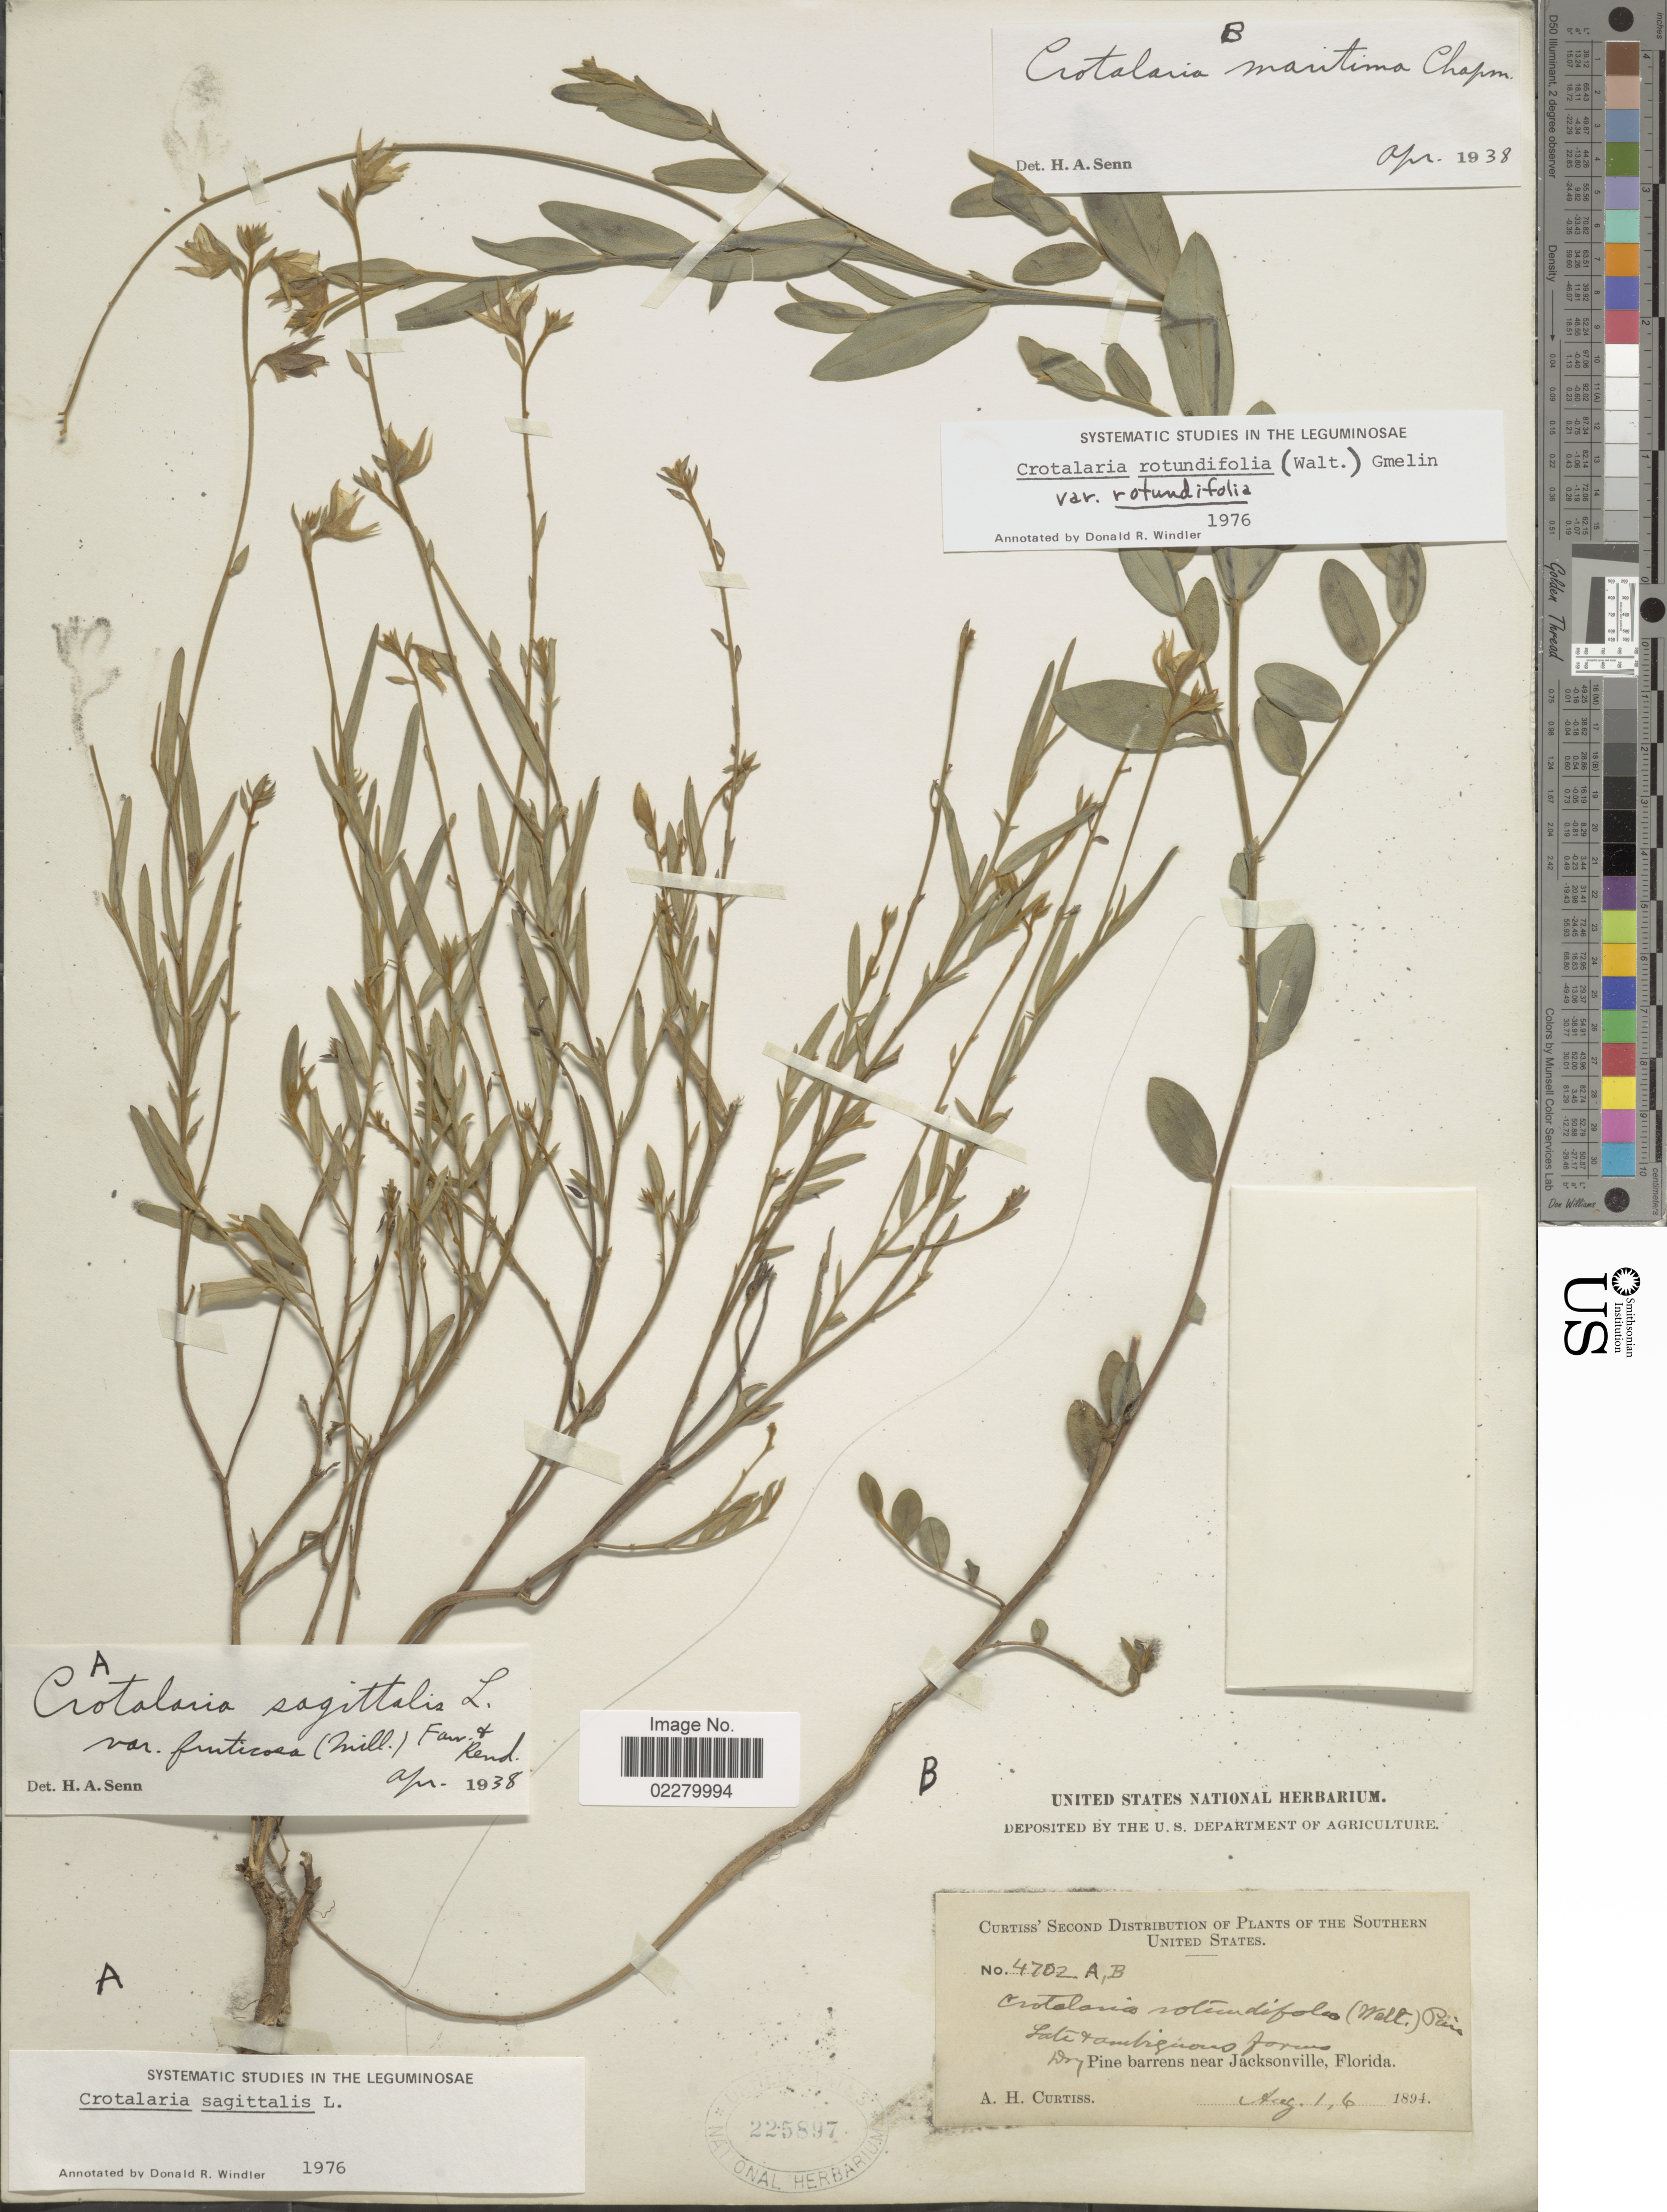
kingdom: Plantae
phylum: Tracheophyta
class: Magnoliopsida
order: Fabales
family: Fabaceae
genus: Crotalaria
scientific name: Crotalaria sagittalis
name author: L.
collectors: A. H. Curtiss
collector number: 4702A,B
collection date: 1894-08-01/1894-08-06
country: United States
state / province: Florida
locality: Dry pine barrens near Jacksonville, Florida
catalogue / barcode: US 225897